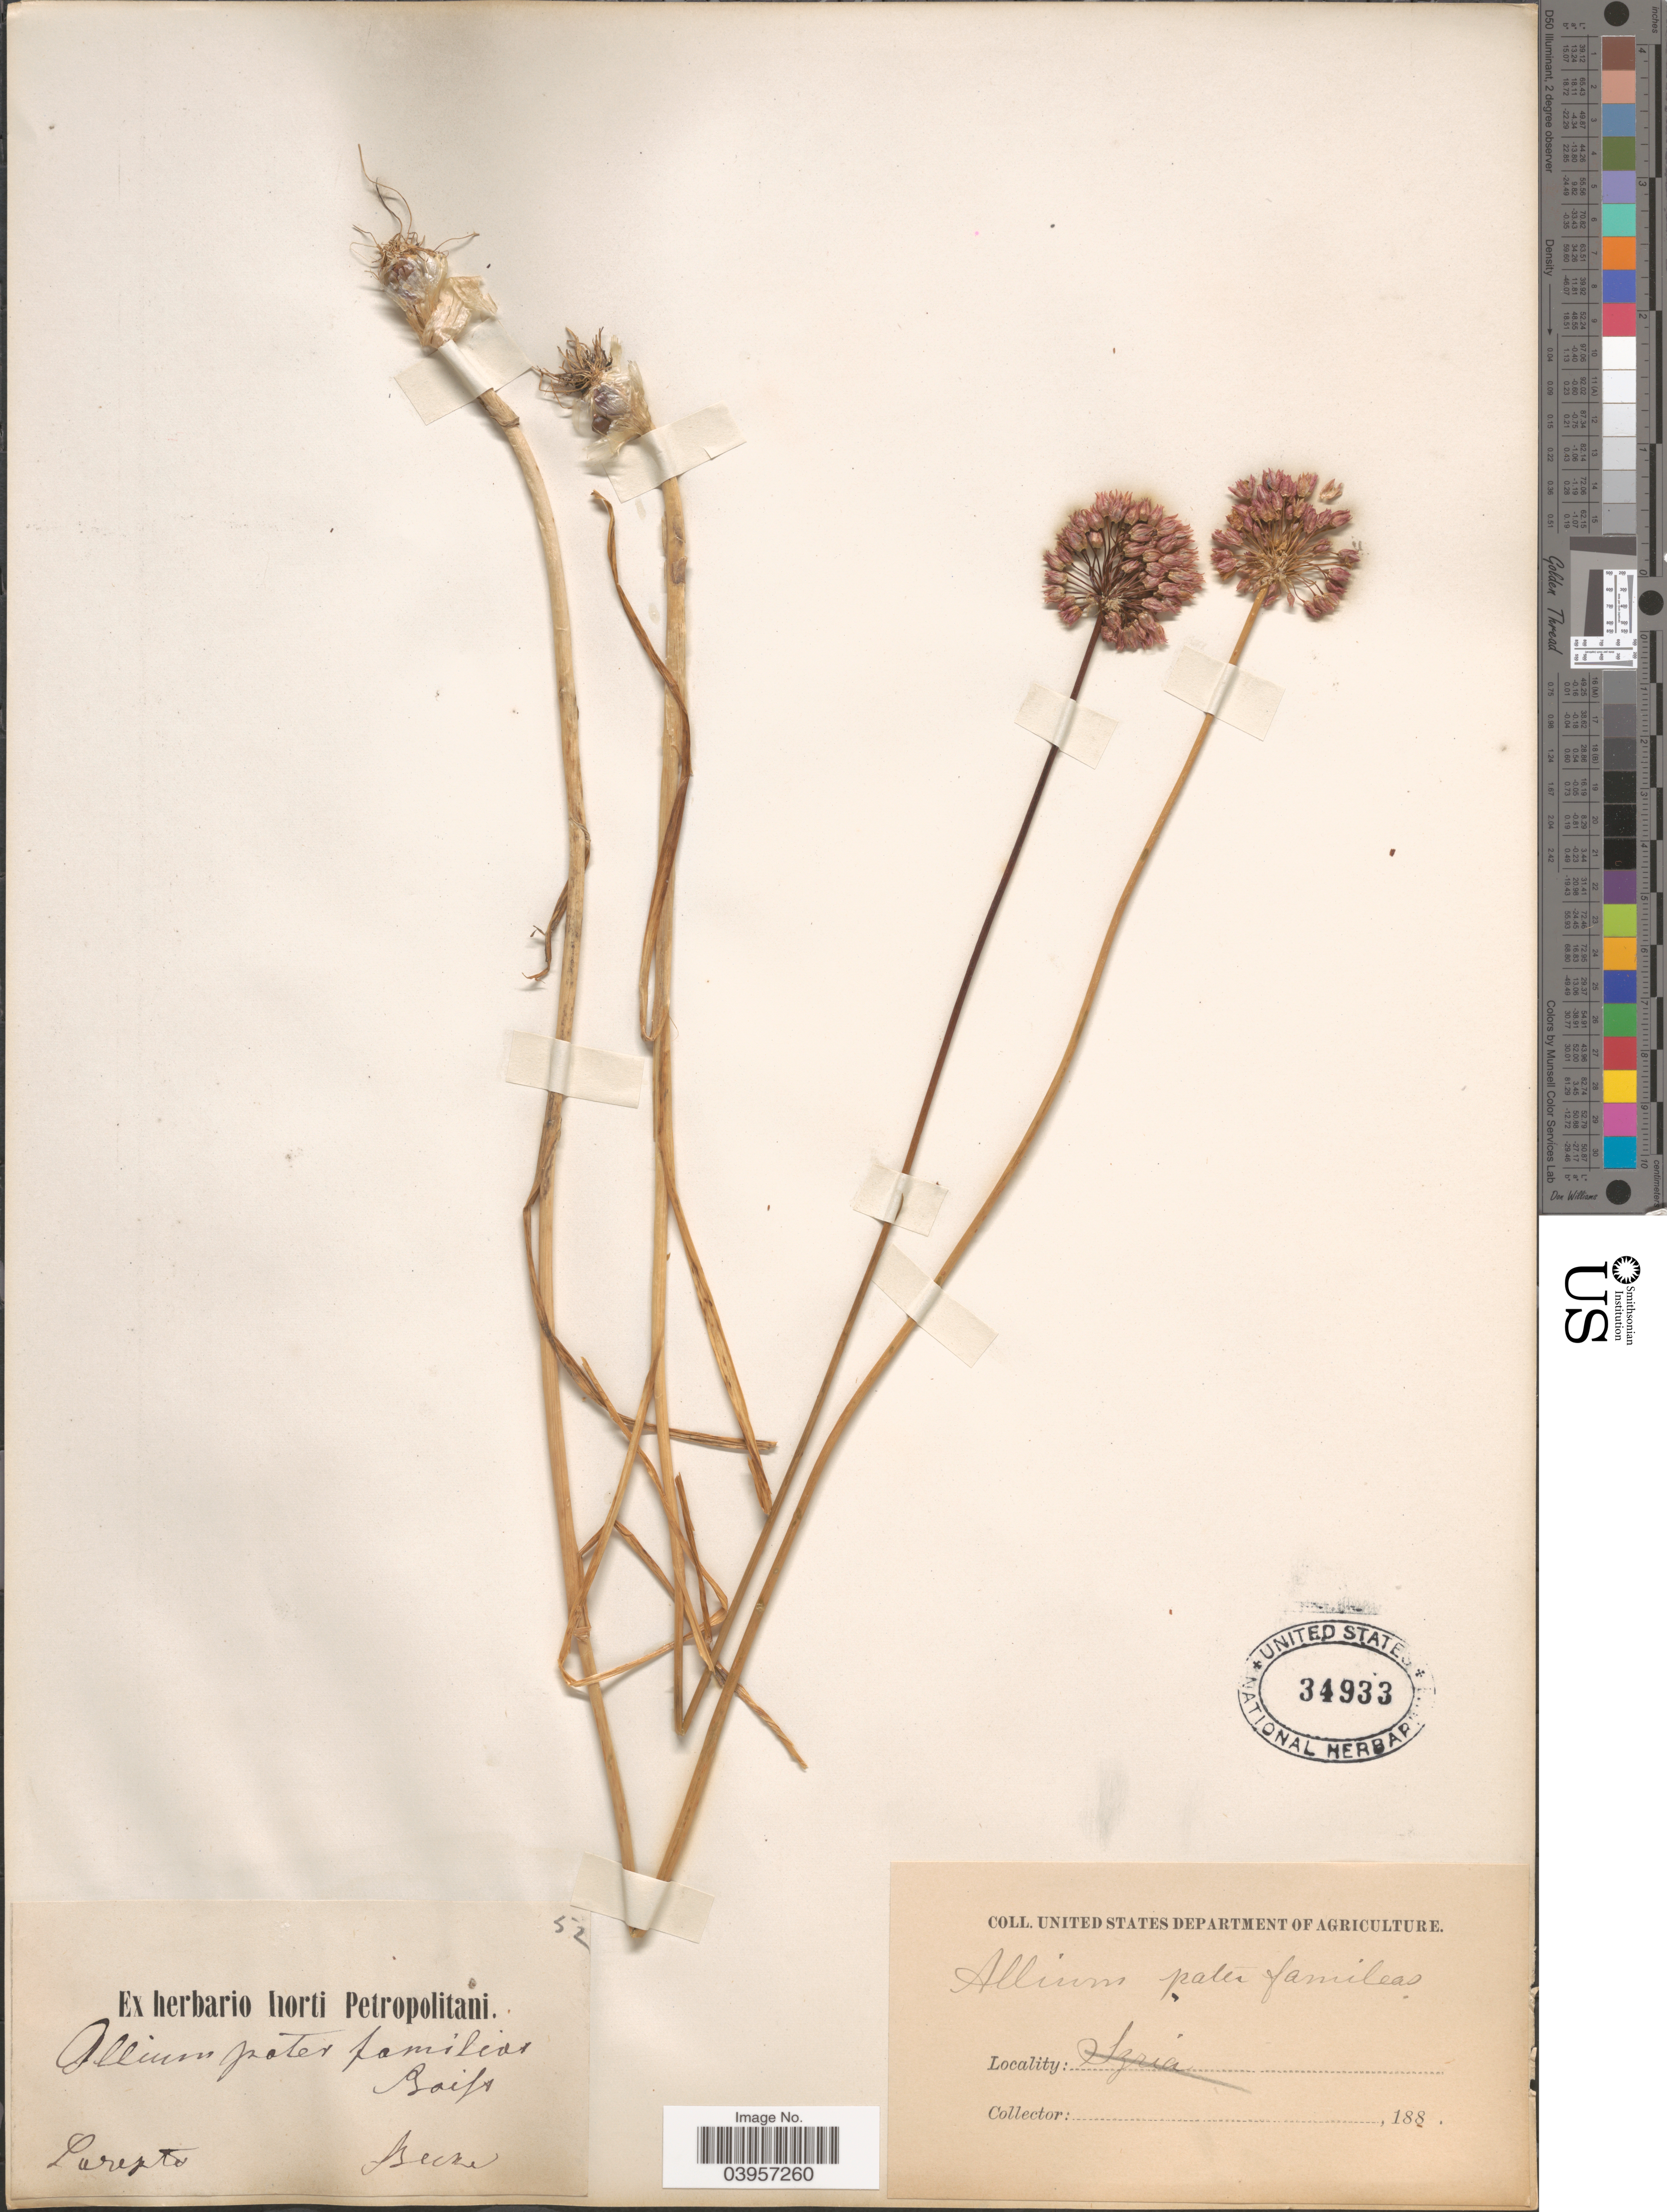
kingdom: Plantae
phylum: Tracheophyta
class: Liliopsida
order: Asparagales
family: Amaryllidaceae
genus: Allium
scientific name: Allium paterfamilias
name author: Boiss.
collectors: -. Becker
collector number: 52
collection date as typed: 188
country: Russian Federation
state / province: Volgograd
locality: Sarepta.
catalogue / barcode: US 34933